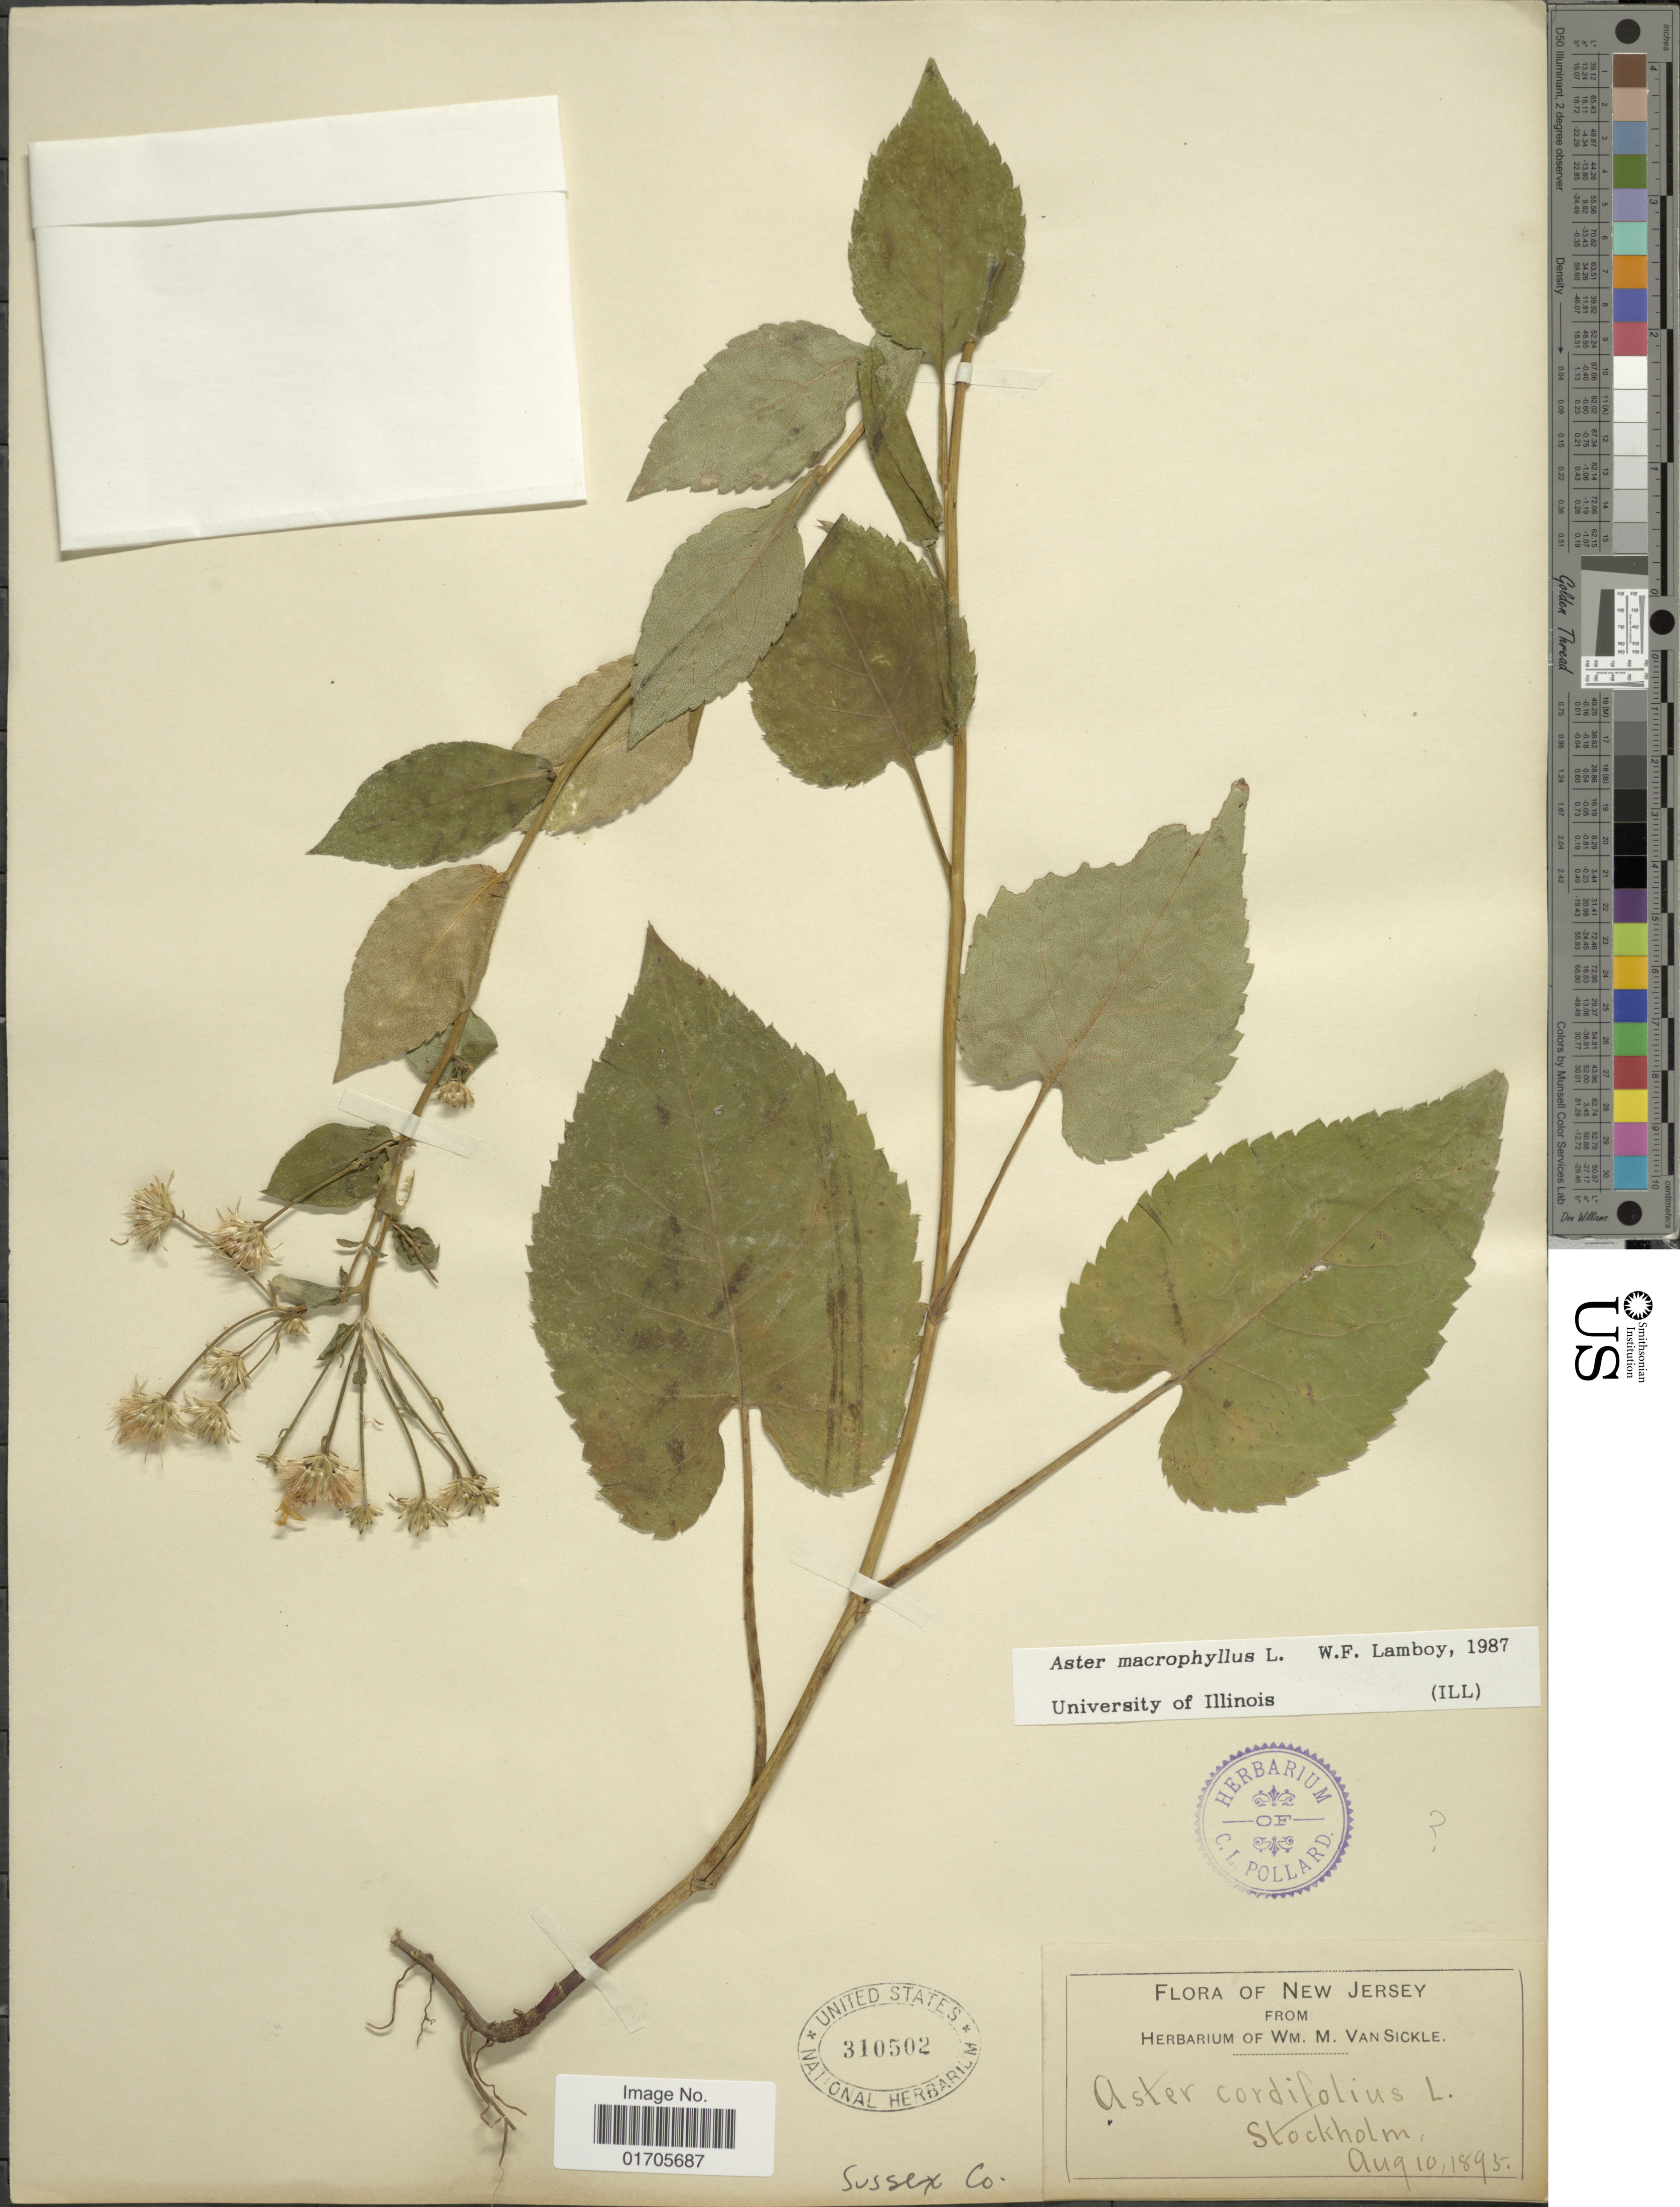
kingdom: Plantae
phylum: Tracheophyta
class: Magnoliopsida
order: Asterales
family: Asteraceae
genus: Eurybia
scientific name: Eurybia macrophylla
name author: (L.) Cass.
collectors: ex herb. Wm. M. Van Sickle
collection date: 1895-08-10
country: United States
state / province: New Jersey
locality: Stockholm. Sussex Co.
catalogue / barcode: US 310502